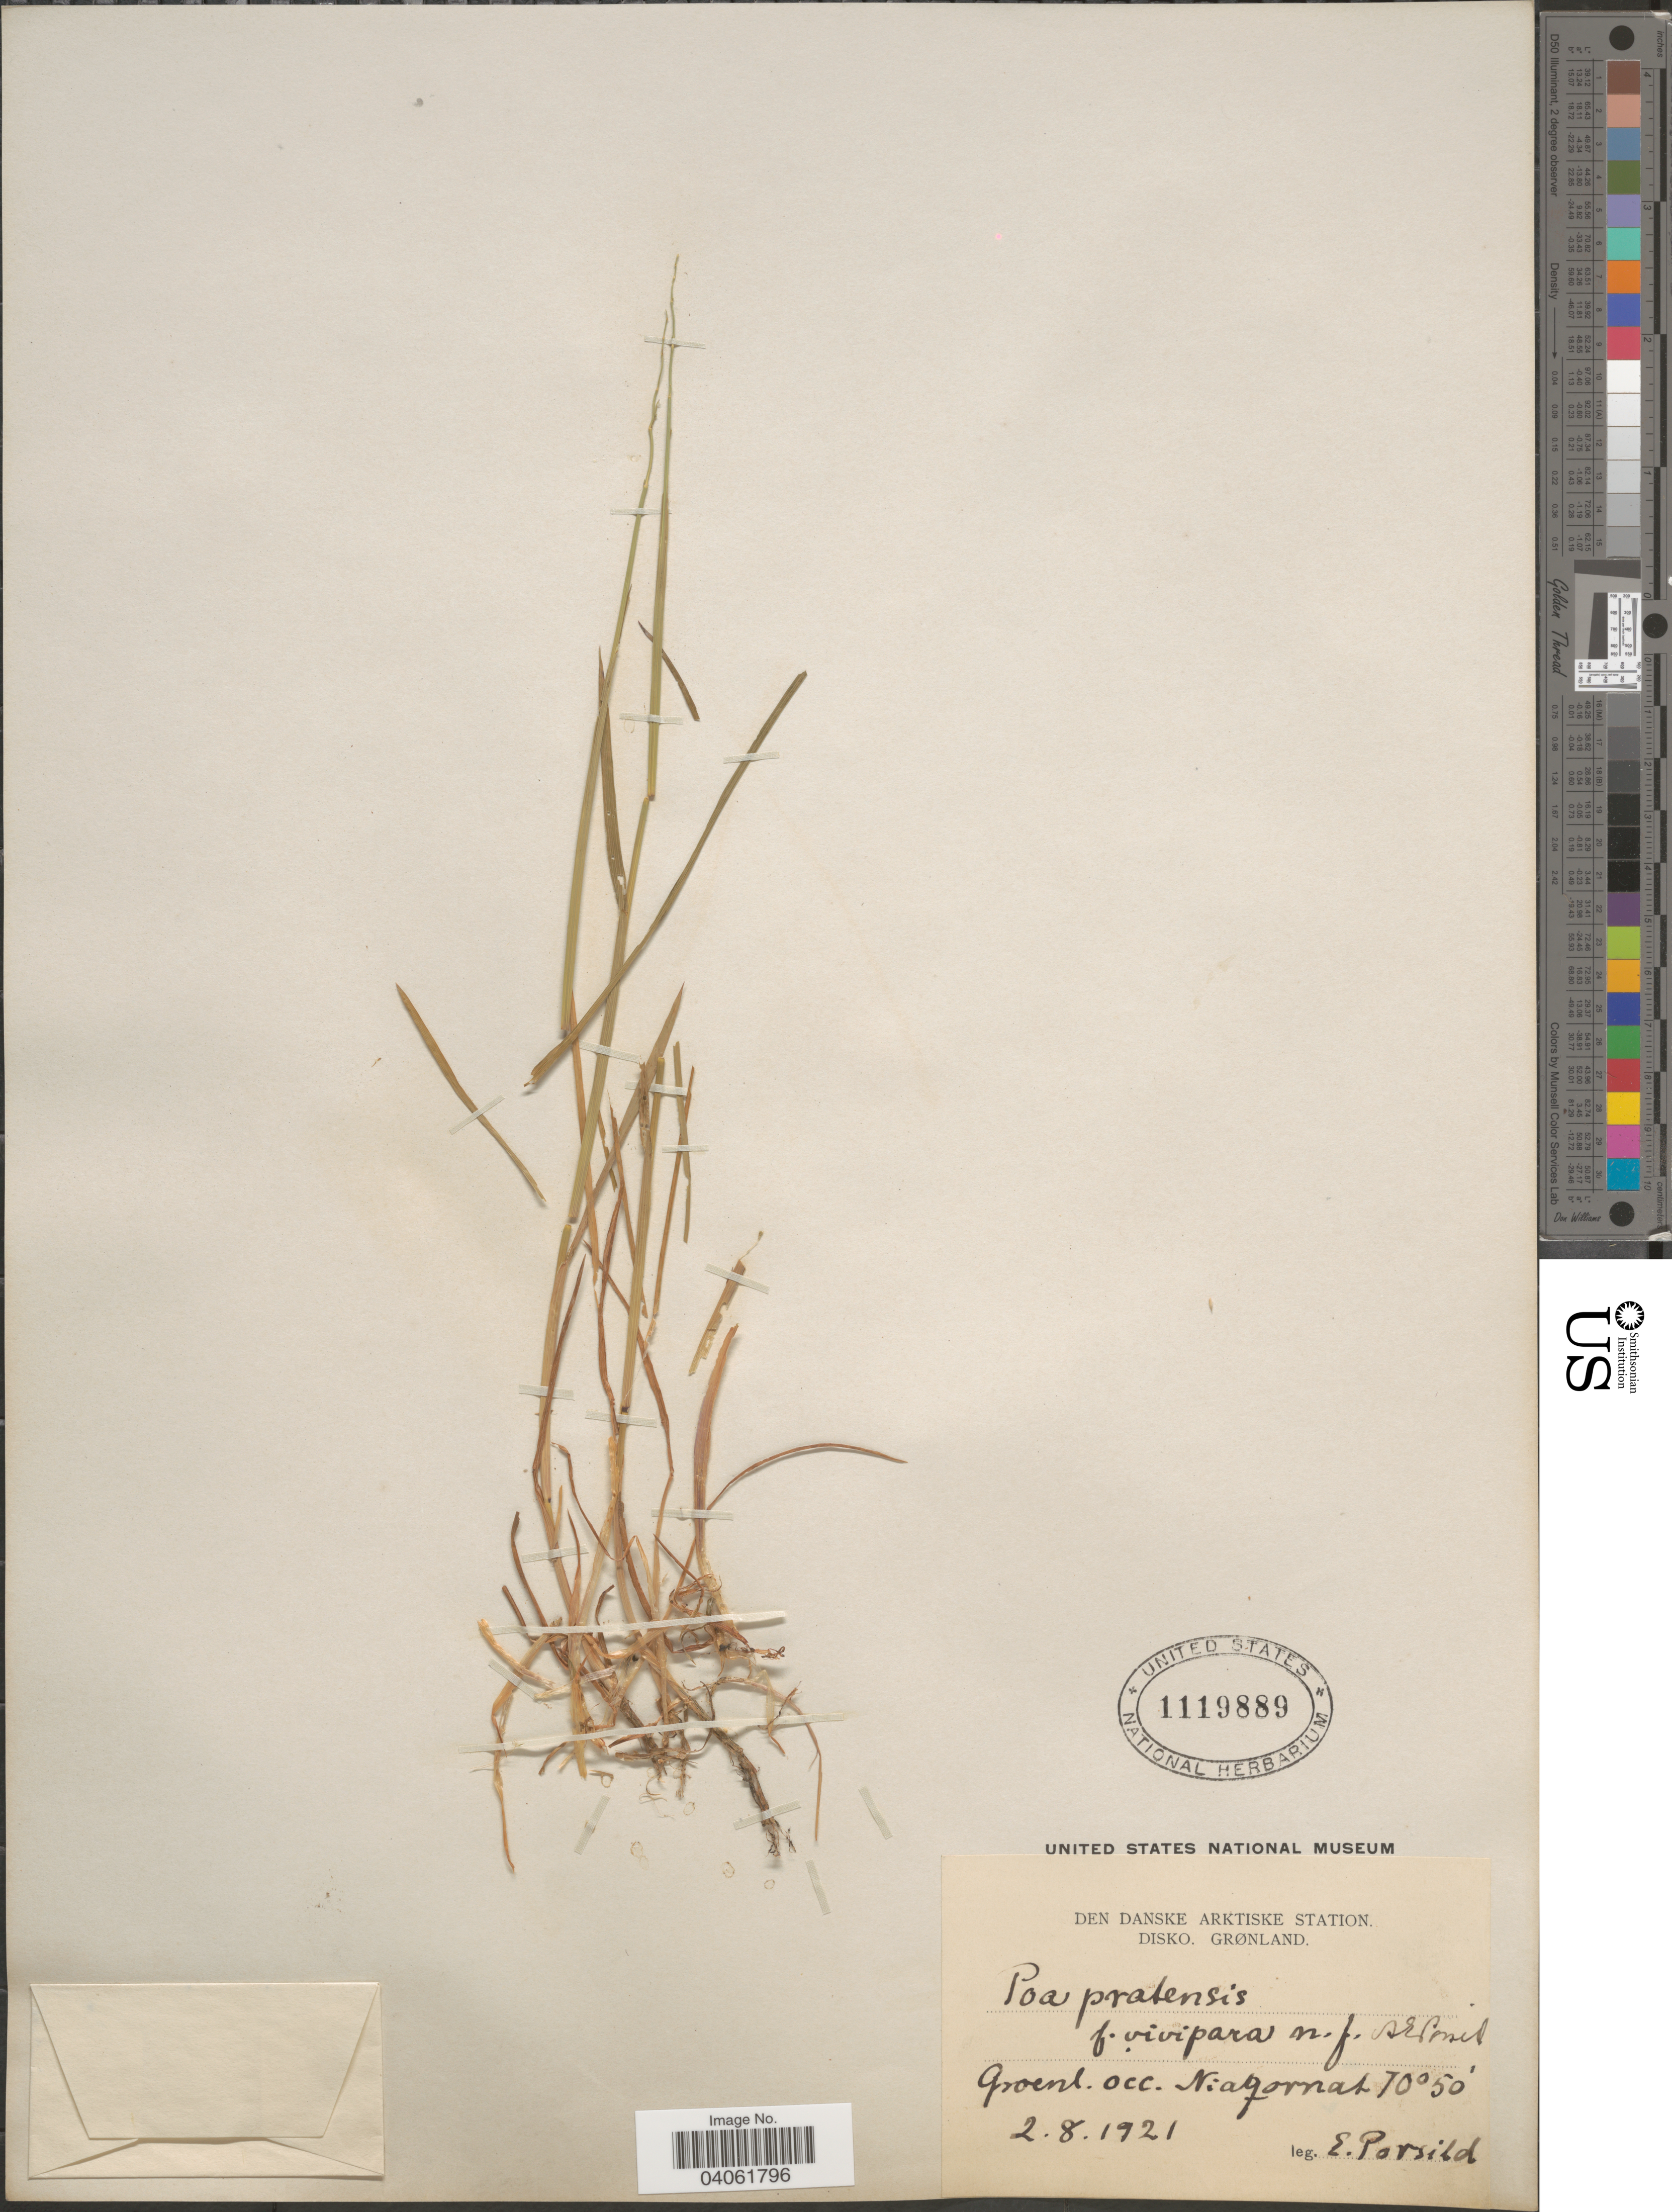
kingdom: Plantae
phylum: Tracheophyta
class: Liliopsida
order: Poales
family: Poaceae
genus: Poa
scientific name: Poa pratensis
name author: L.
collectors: E. Porsild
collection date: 1921-08-02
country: Greenland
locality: Den Danske Arktiske Station. Disko. Grønland. Groenl. occ. Niaqornat.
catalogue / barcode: US 1119889